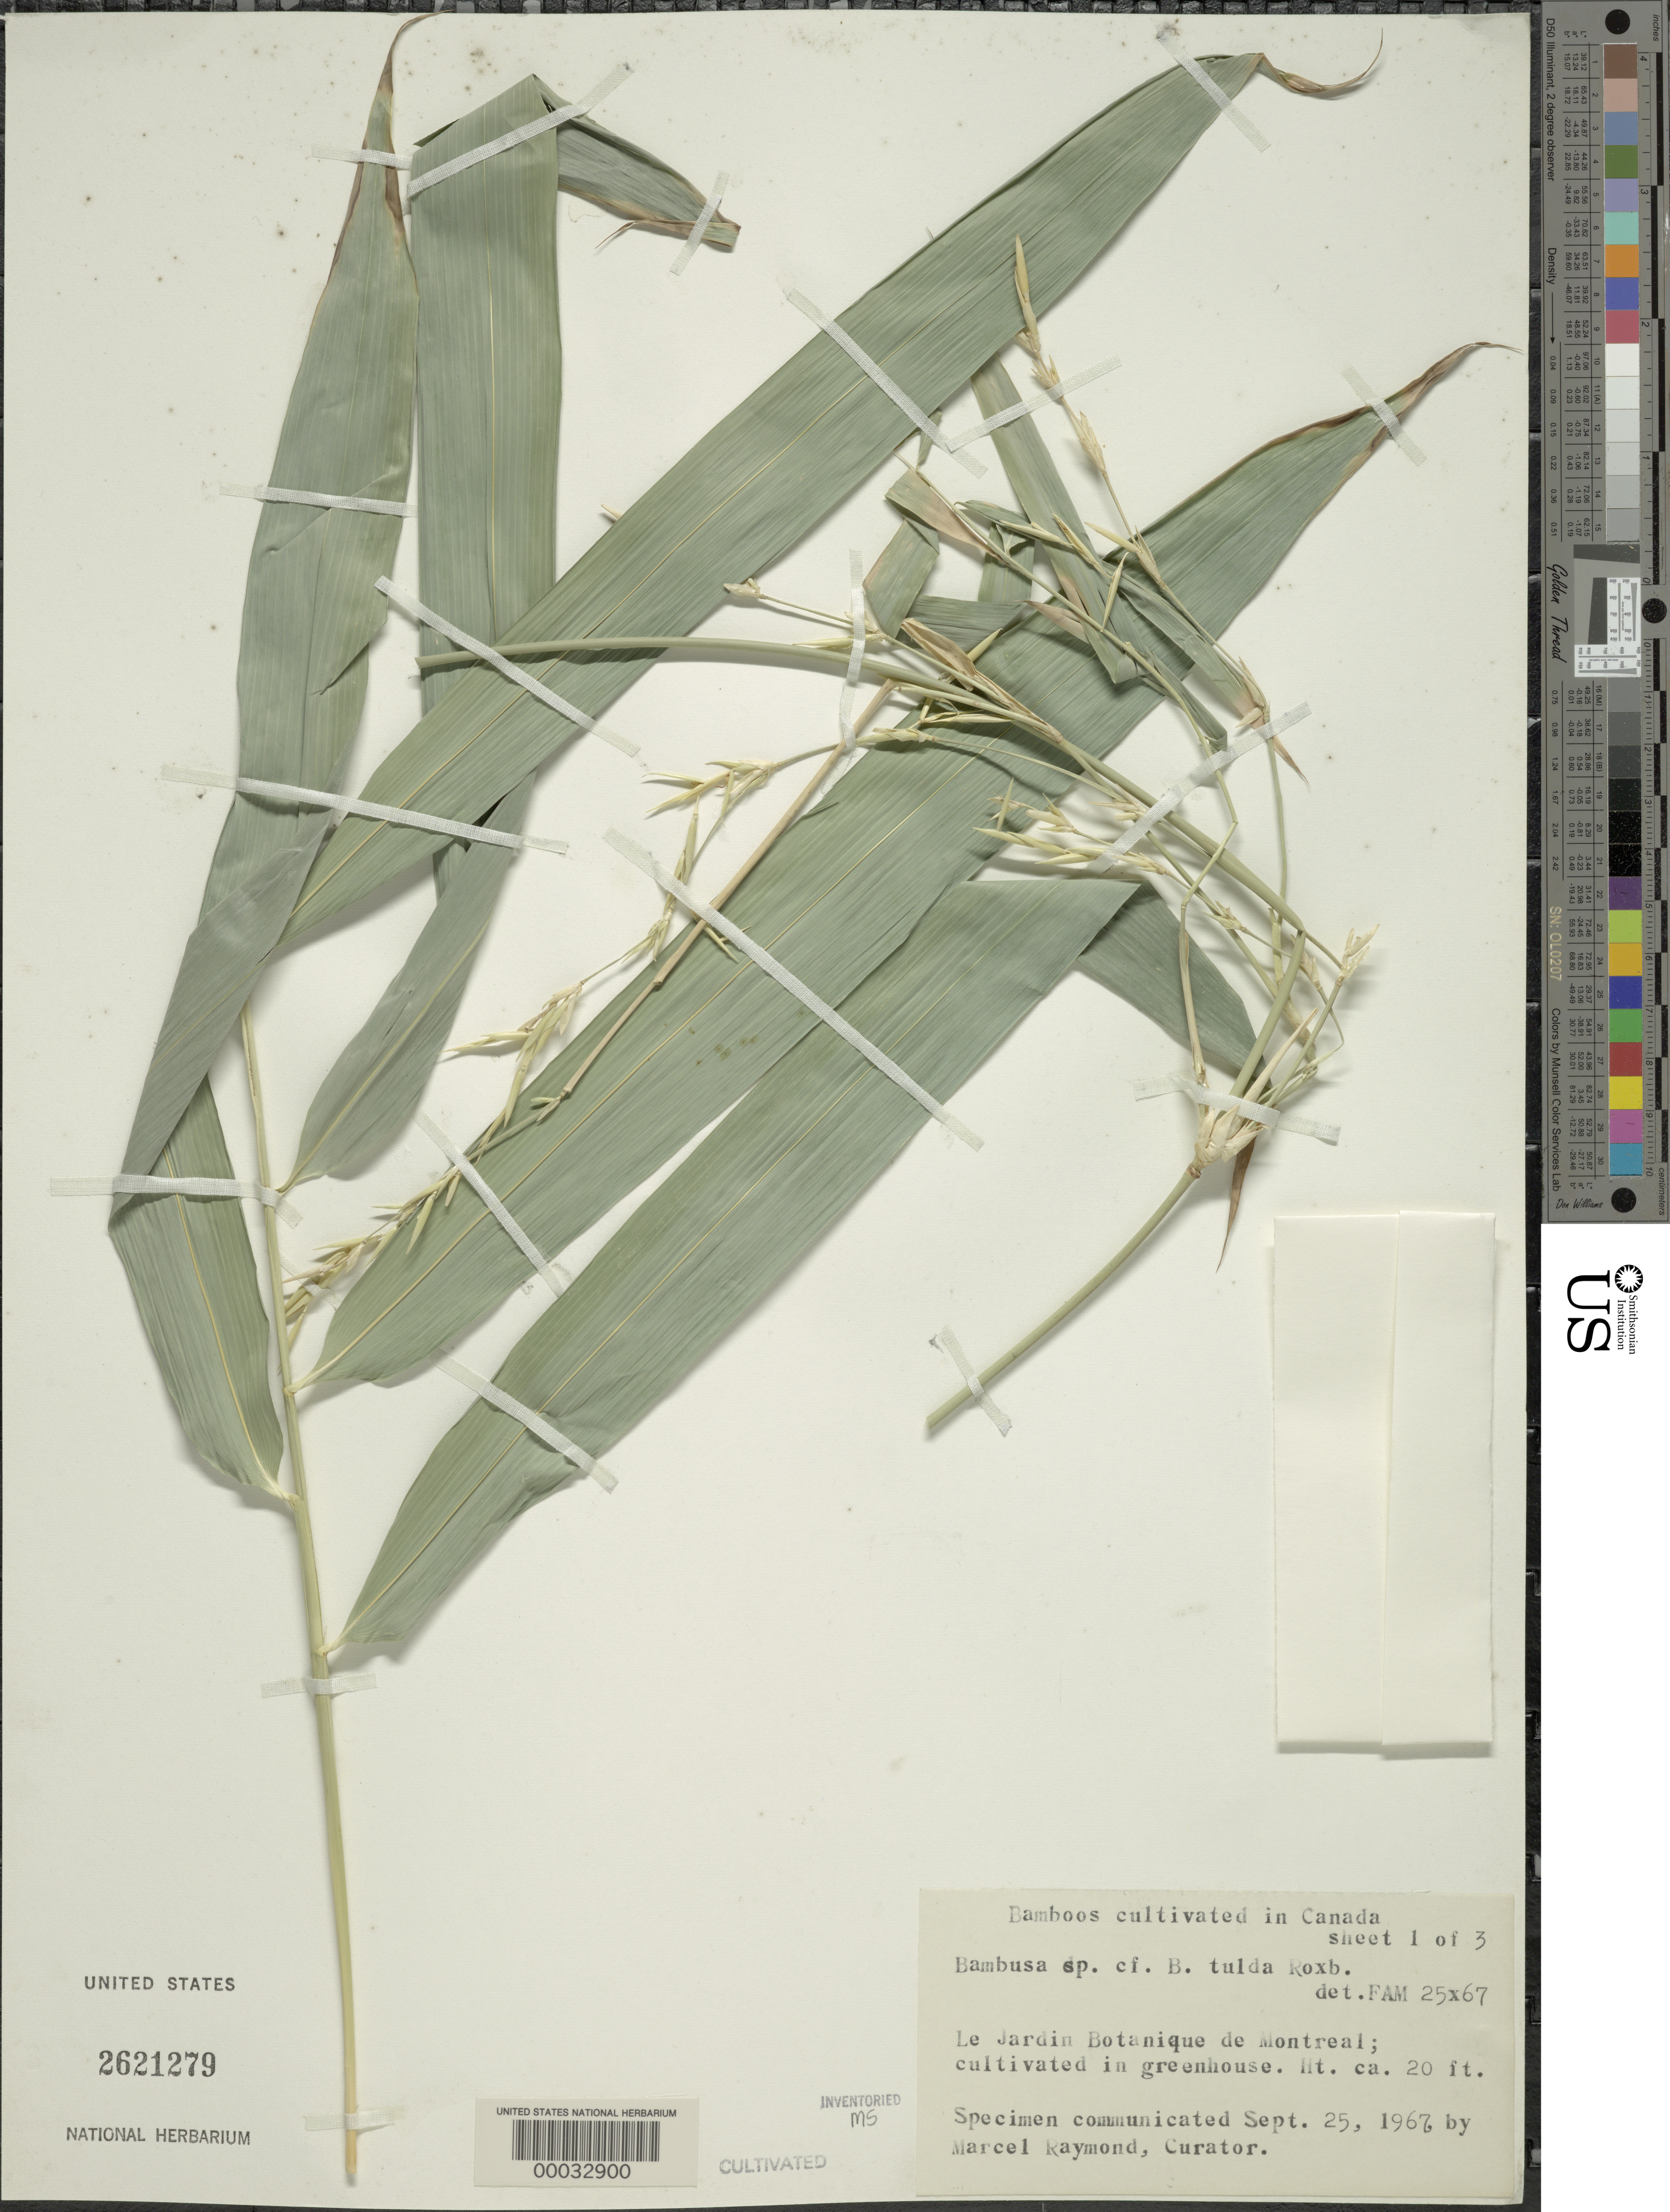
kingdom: Plantae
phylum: Tracheophyta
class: Liliopsida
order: Poales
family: Poaceae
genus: Bambusa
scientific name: Bambusa tulda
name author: Roxb.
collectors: M. Raymond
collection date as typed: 25 Sep 1967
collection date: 1967-09-25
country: Canada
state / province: Quebec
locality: Le jardin botanique de montreal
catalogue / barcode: US 2621279